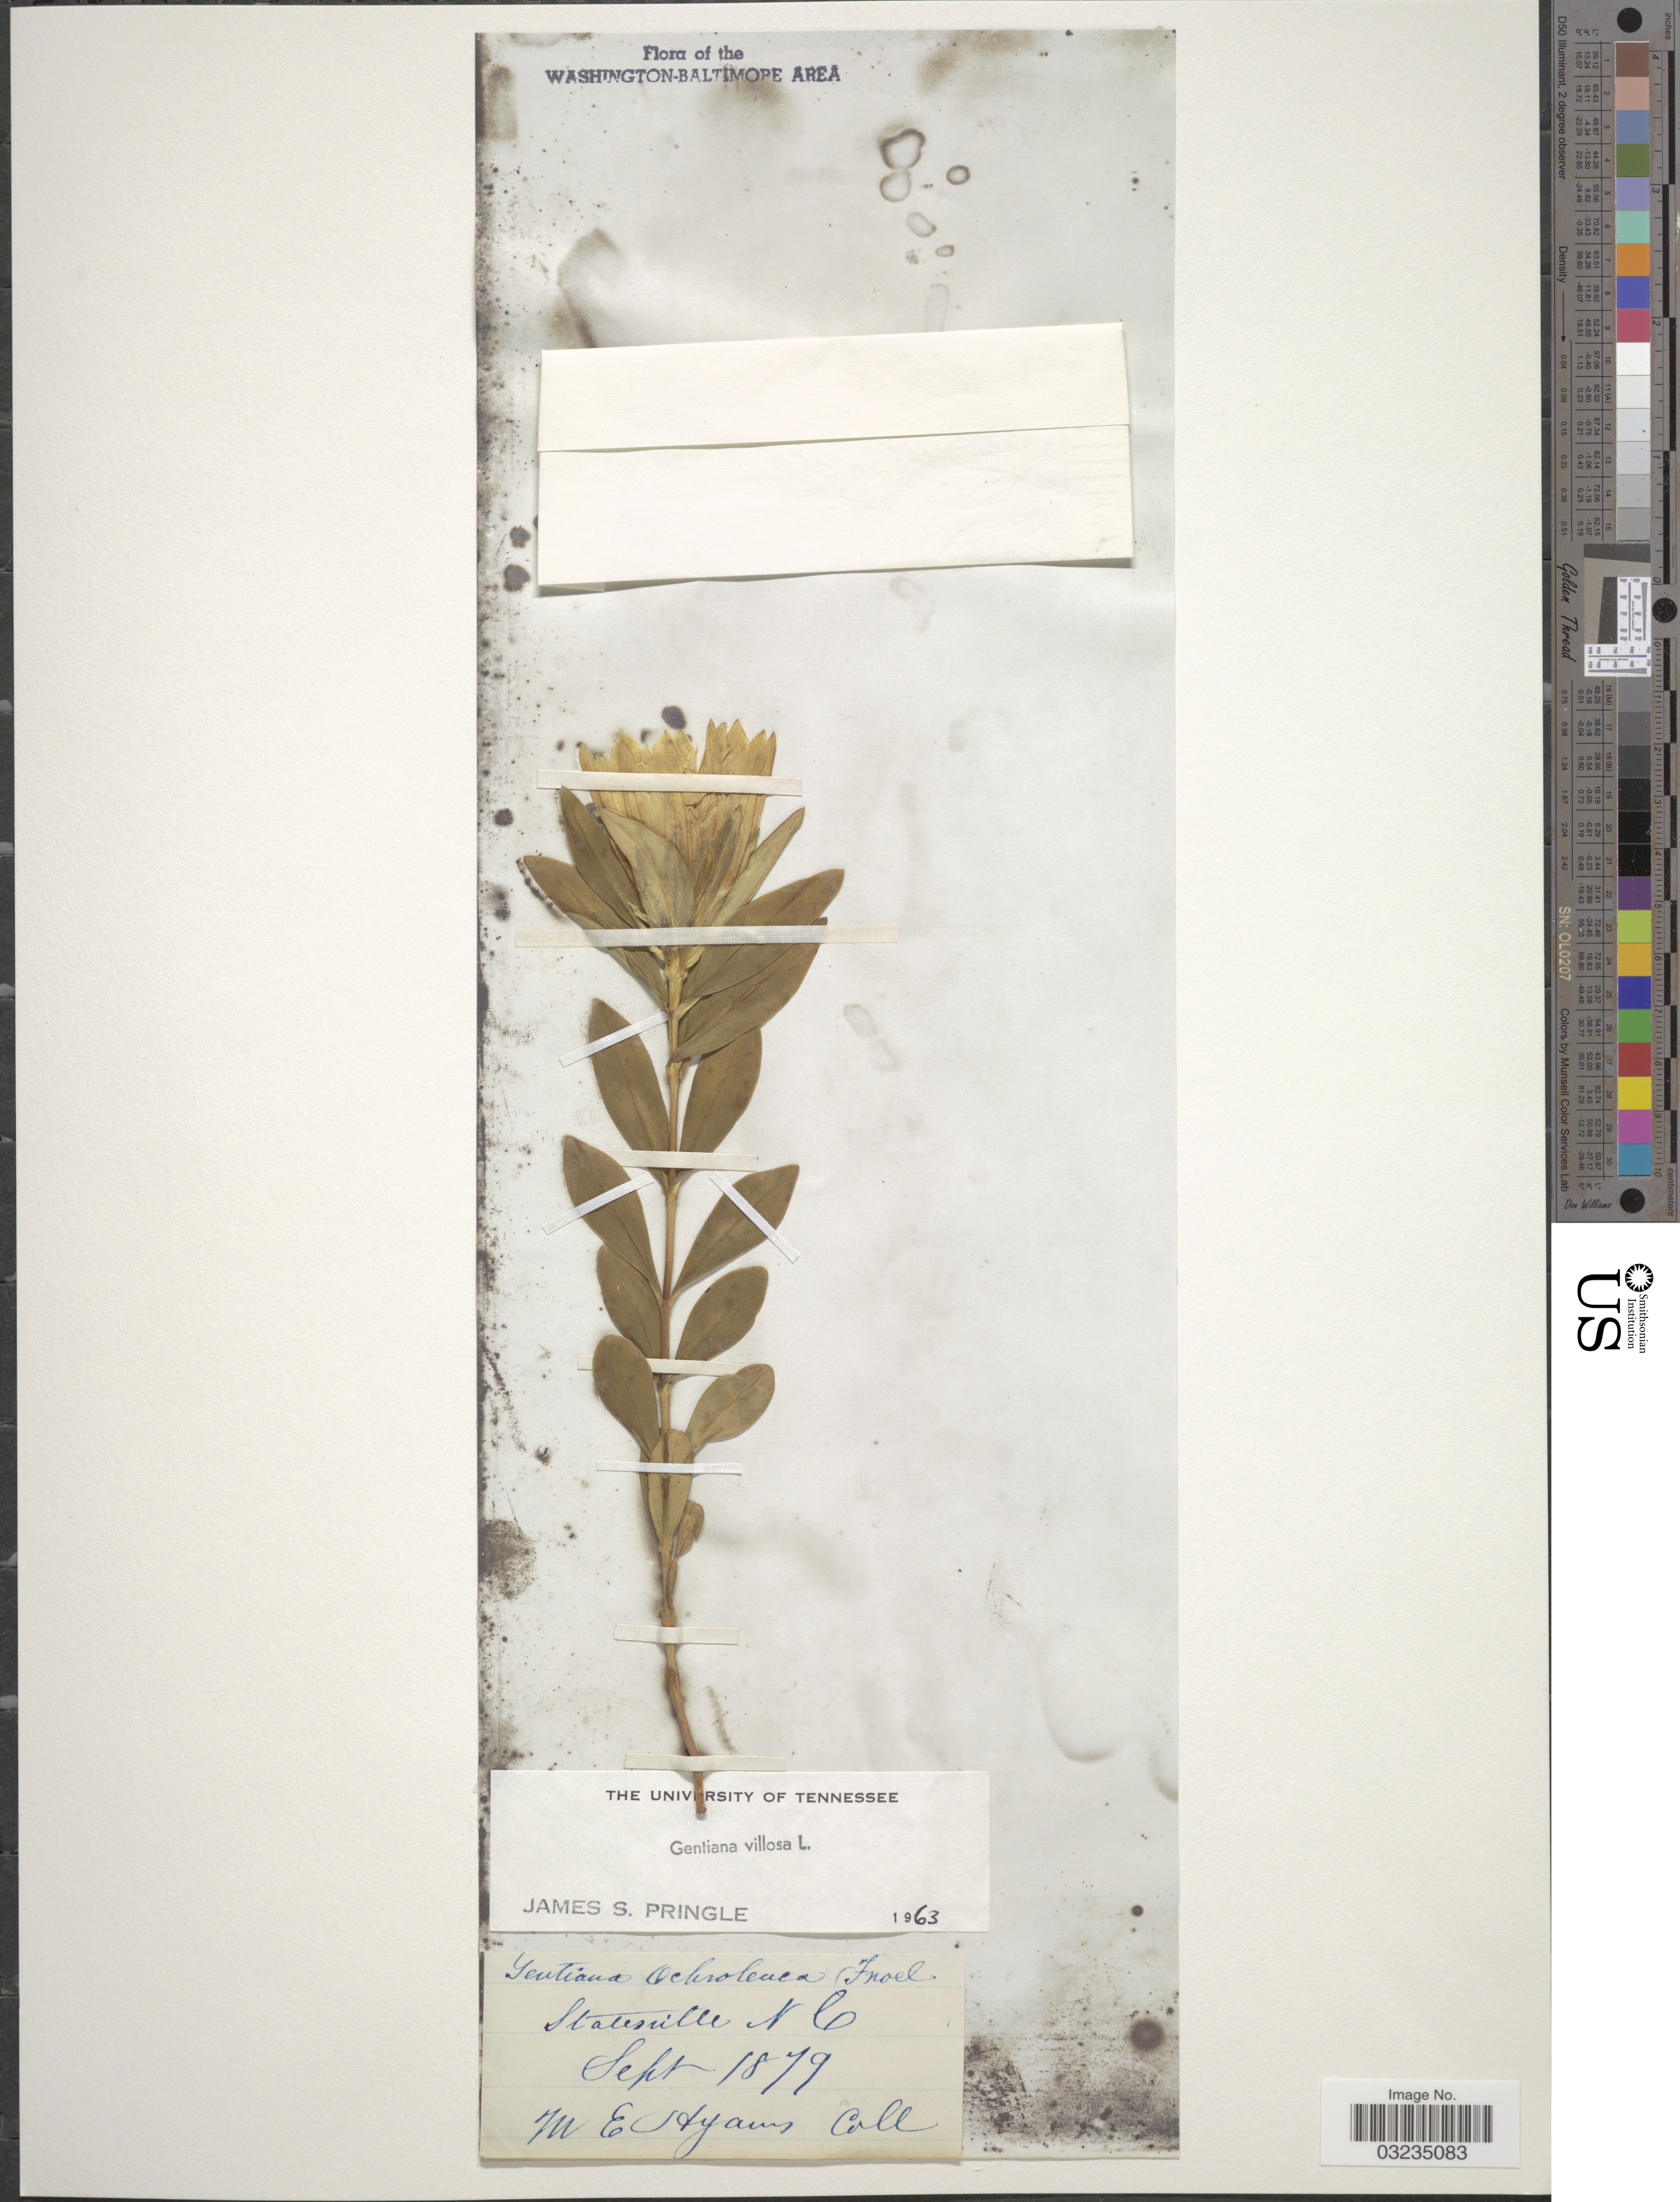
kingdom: Plantae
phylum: Tracheophyta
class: Magnoliopsida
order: Gentianales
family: Gentianaceae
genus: Gentiana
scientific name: Gentiana villosa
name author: L.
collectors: M. E. Hyams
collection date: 1879-09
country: United States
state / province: North Carolina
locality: Statesville N C.